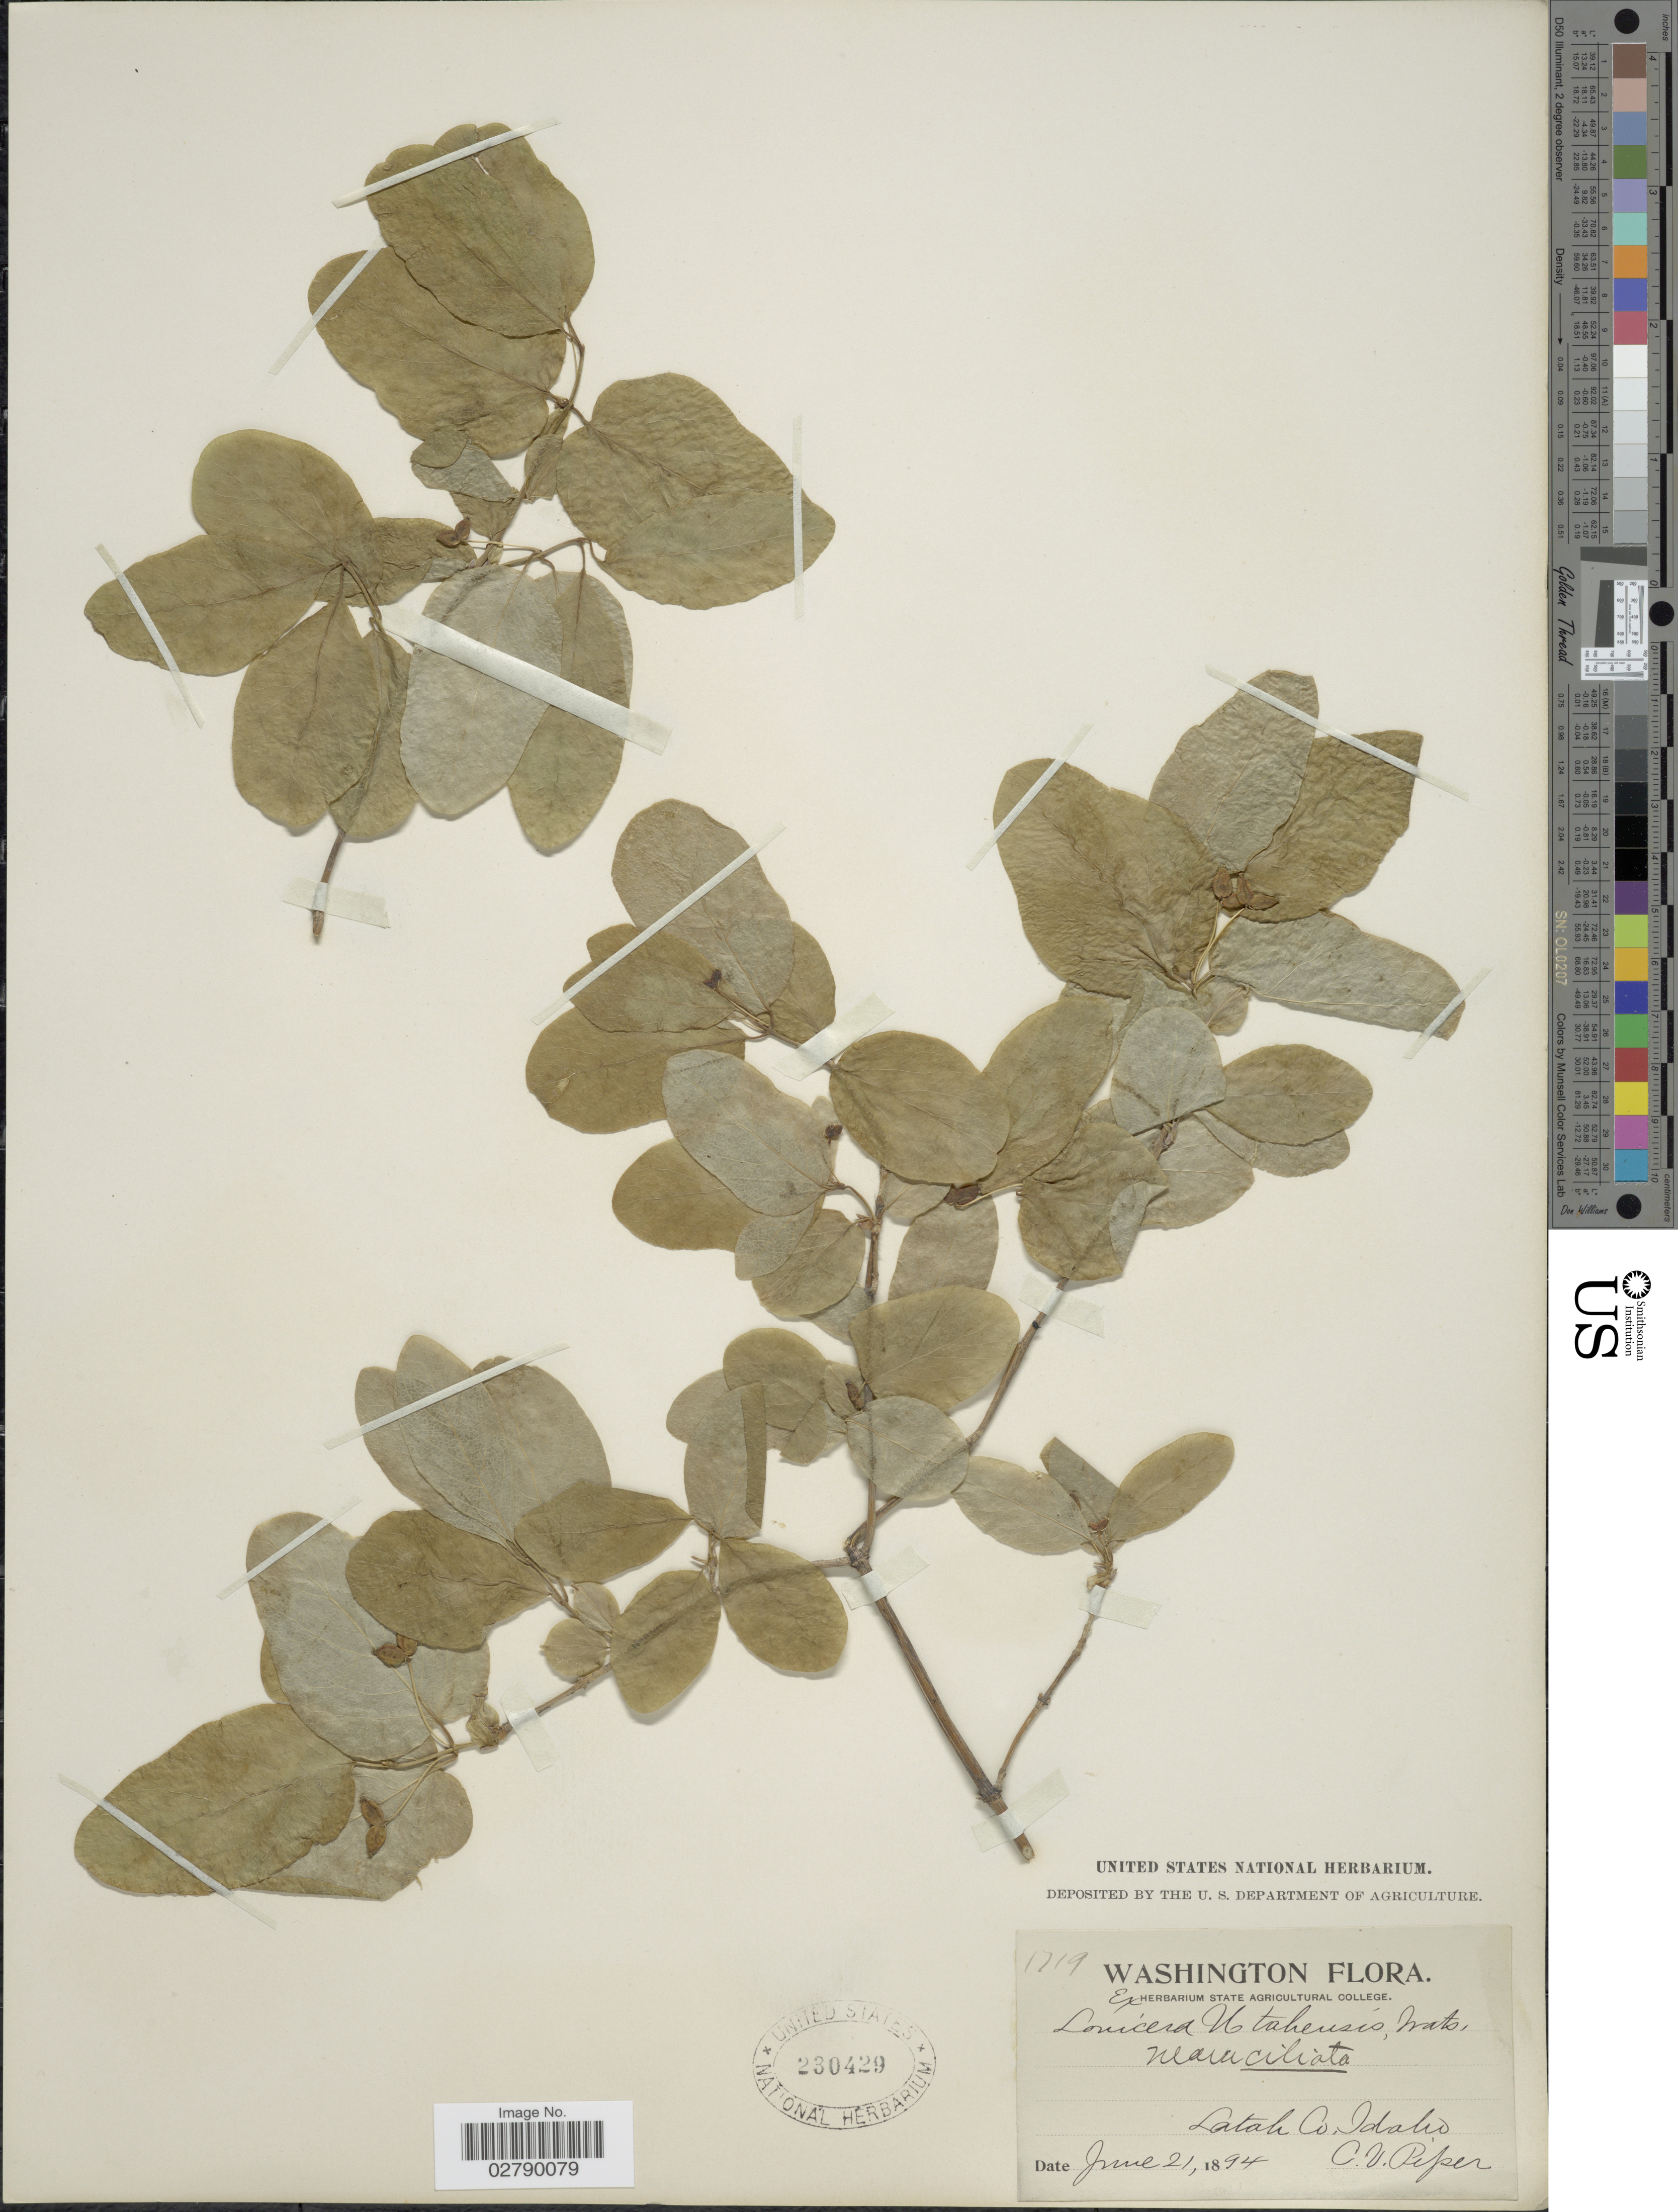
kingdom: Plantae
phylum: Tracheophyta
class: Magnoliopsida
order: Dipsacales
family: Caprifoliaceae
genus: Lonicera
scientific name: Lonicera utahensis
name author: S. Watson in C. King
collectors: C. V. Piper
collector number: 1719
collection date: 1894-06-21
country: United States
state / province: Idaho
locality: Washington. Latah Co.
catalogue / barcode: US 230429